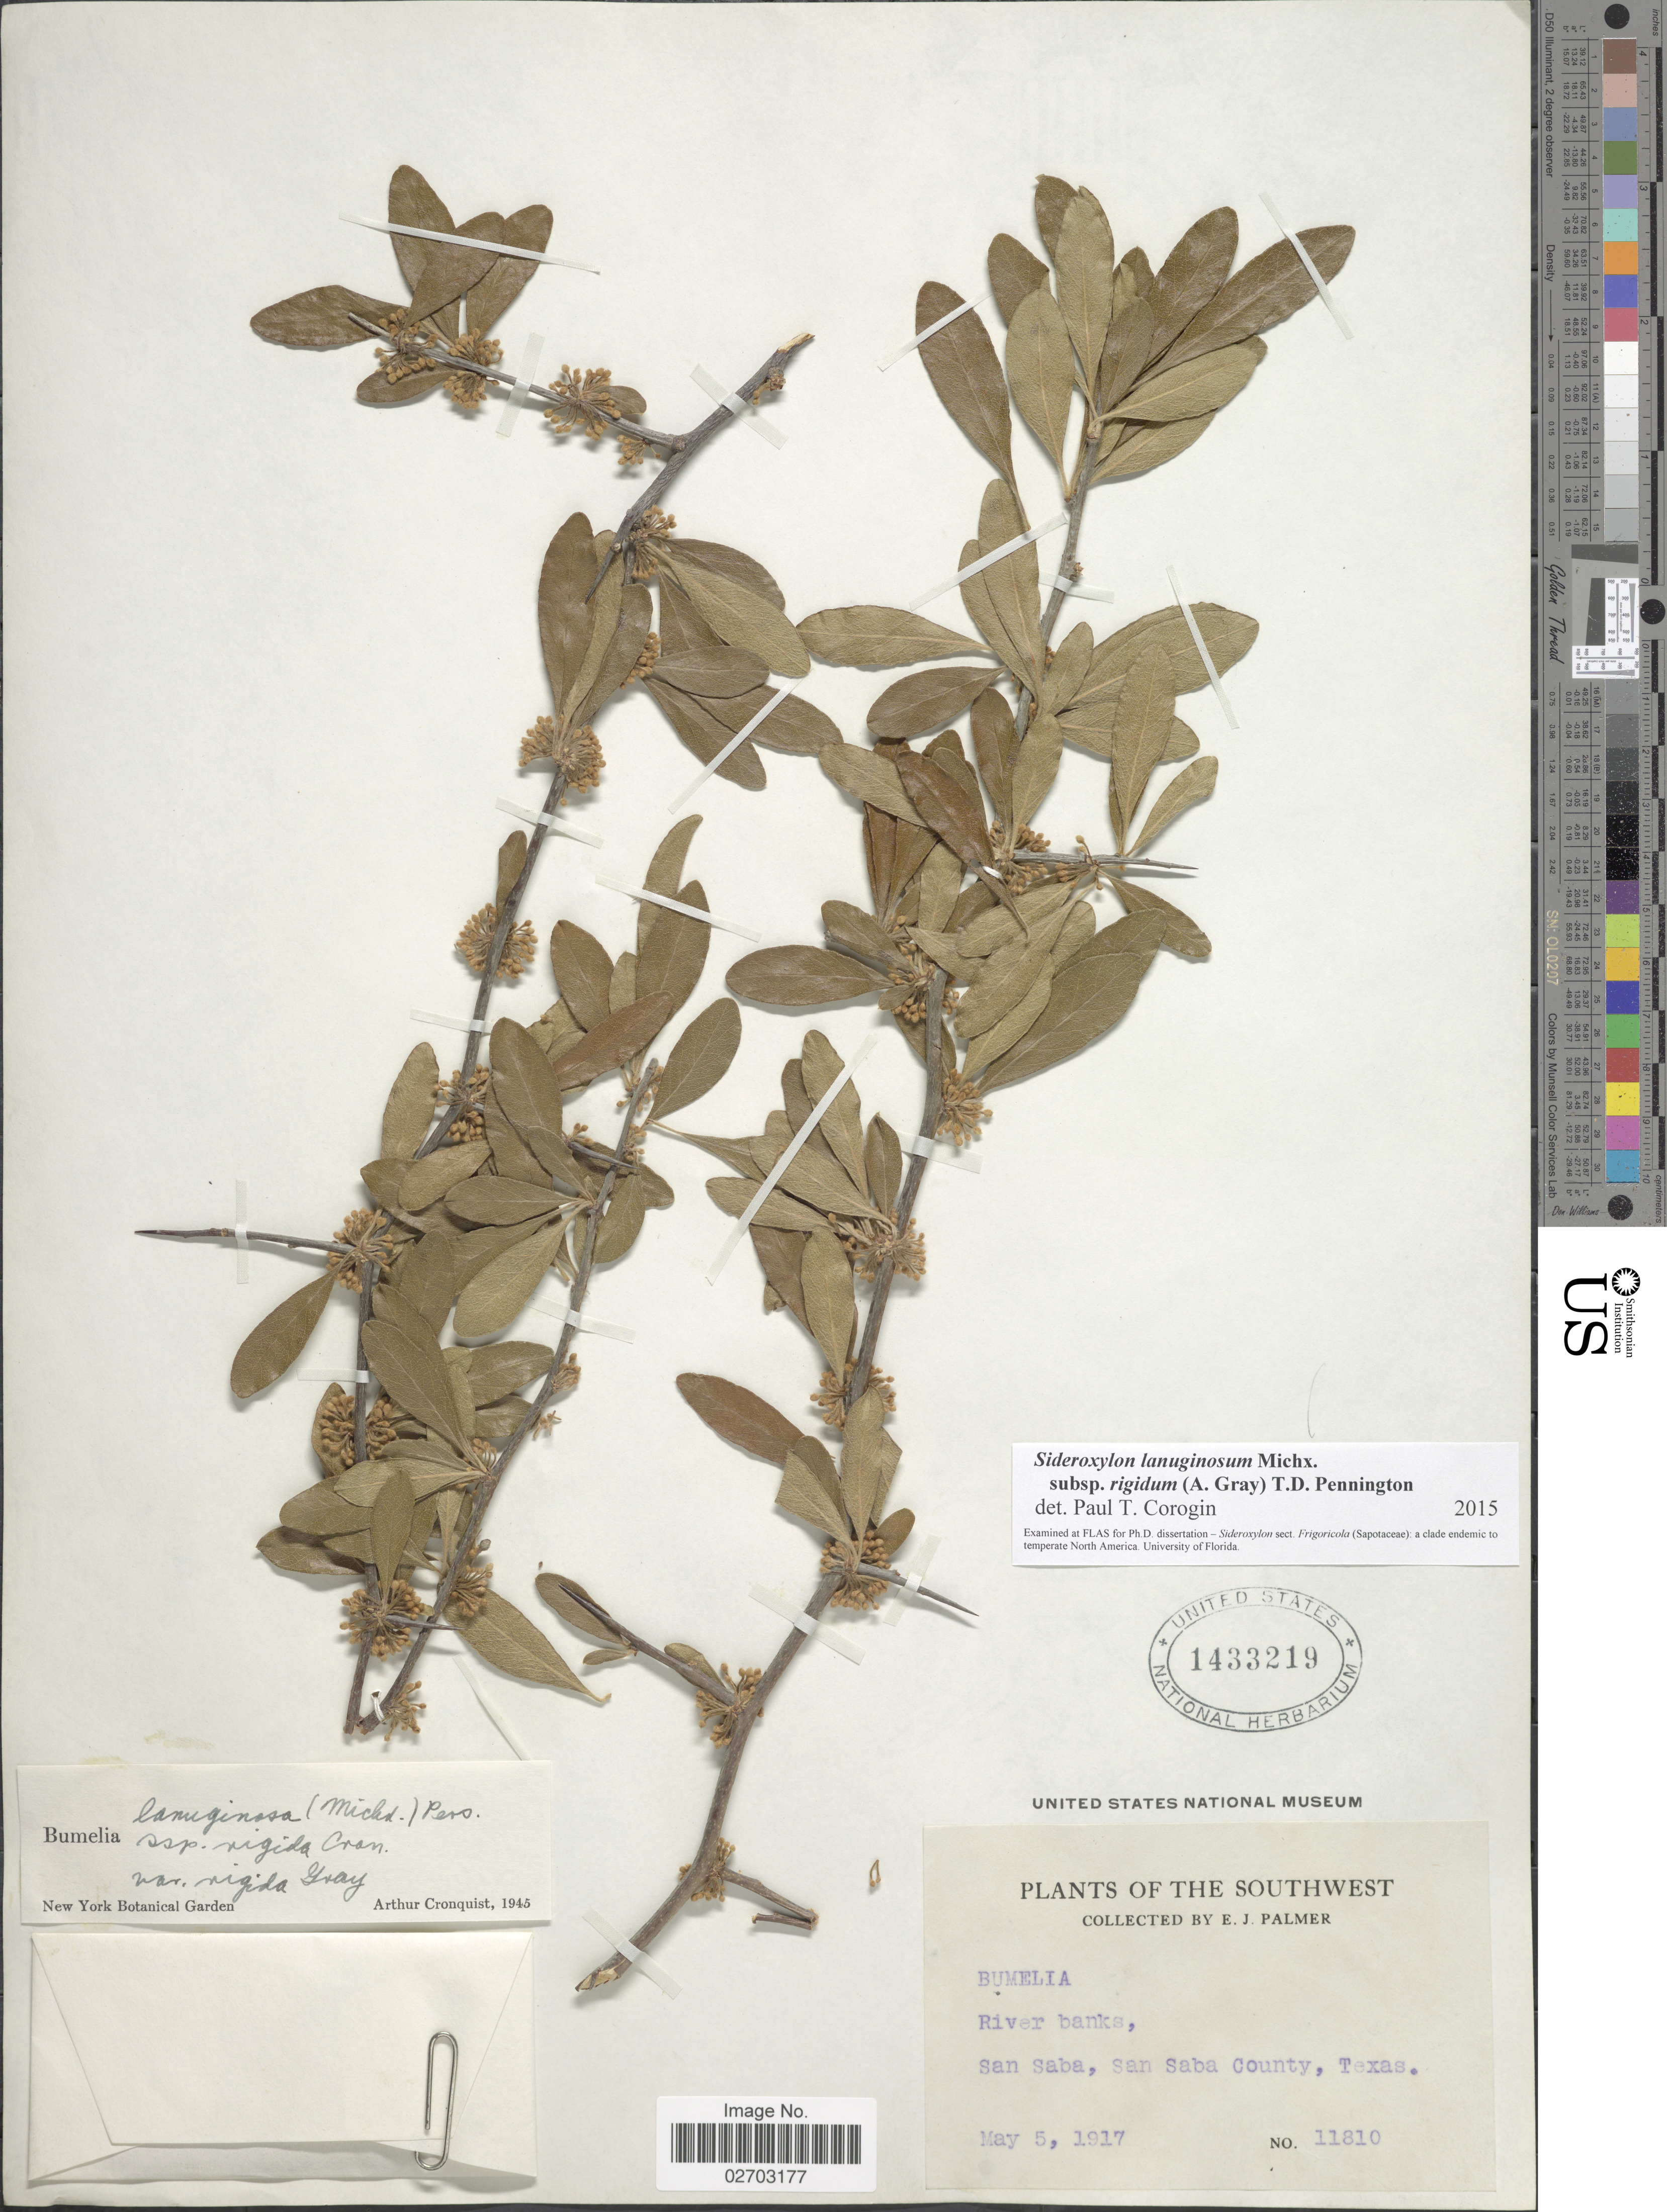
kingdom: Plantae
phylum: Tracheophyta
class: Magnoliopsida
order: Ericales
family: Sapotaceae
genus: Sideroxylon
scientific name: Sideroxylon lanuginosum subsp. rigidum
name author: (A. Gray) T.D. Penn.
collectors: E. J. Palmer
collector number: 11810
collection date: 1917-05-05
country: United States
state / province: Texas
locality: Southwest, river banks, San Saba, San Saba County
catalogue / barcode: US 1433219